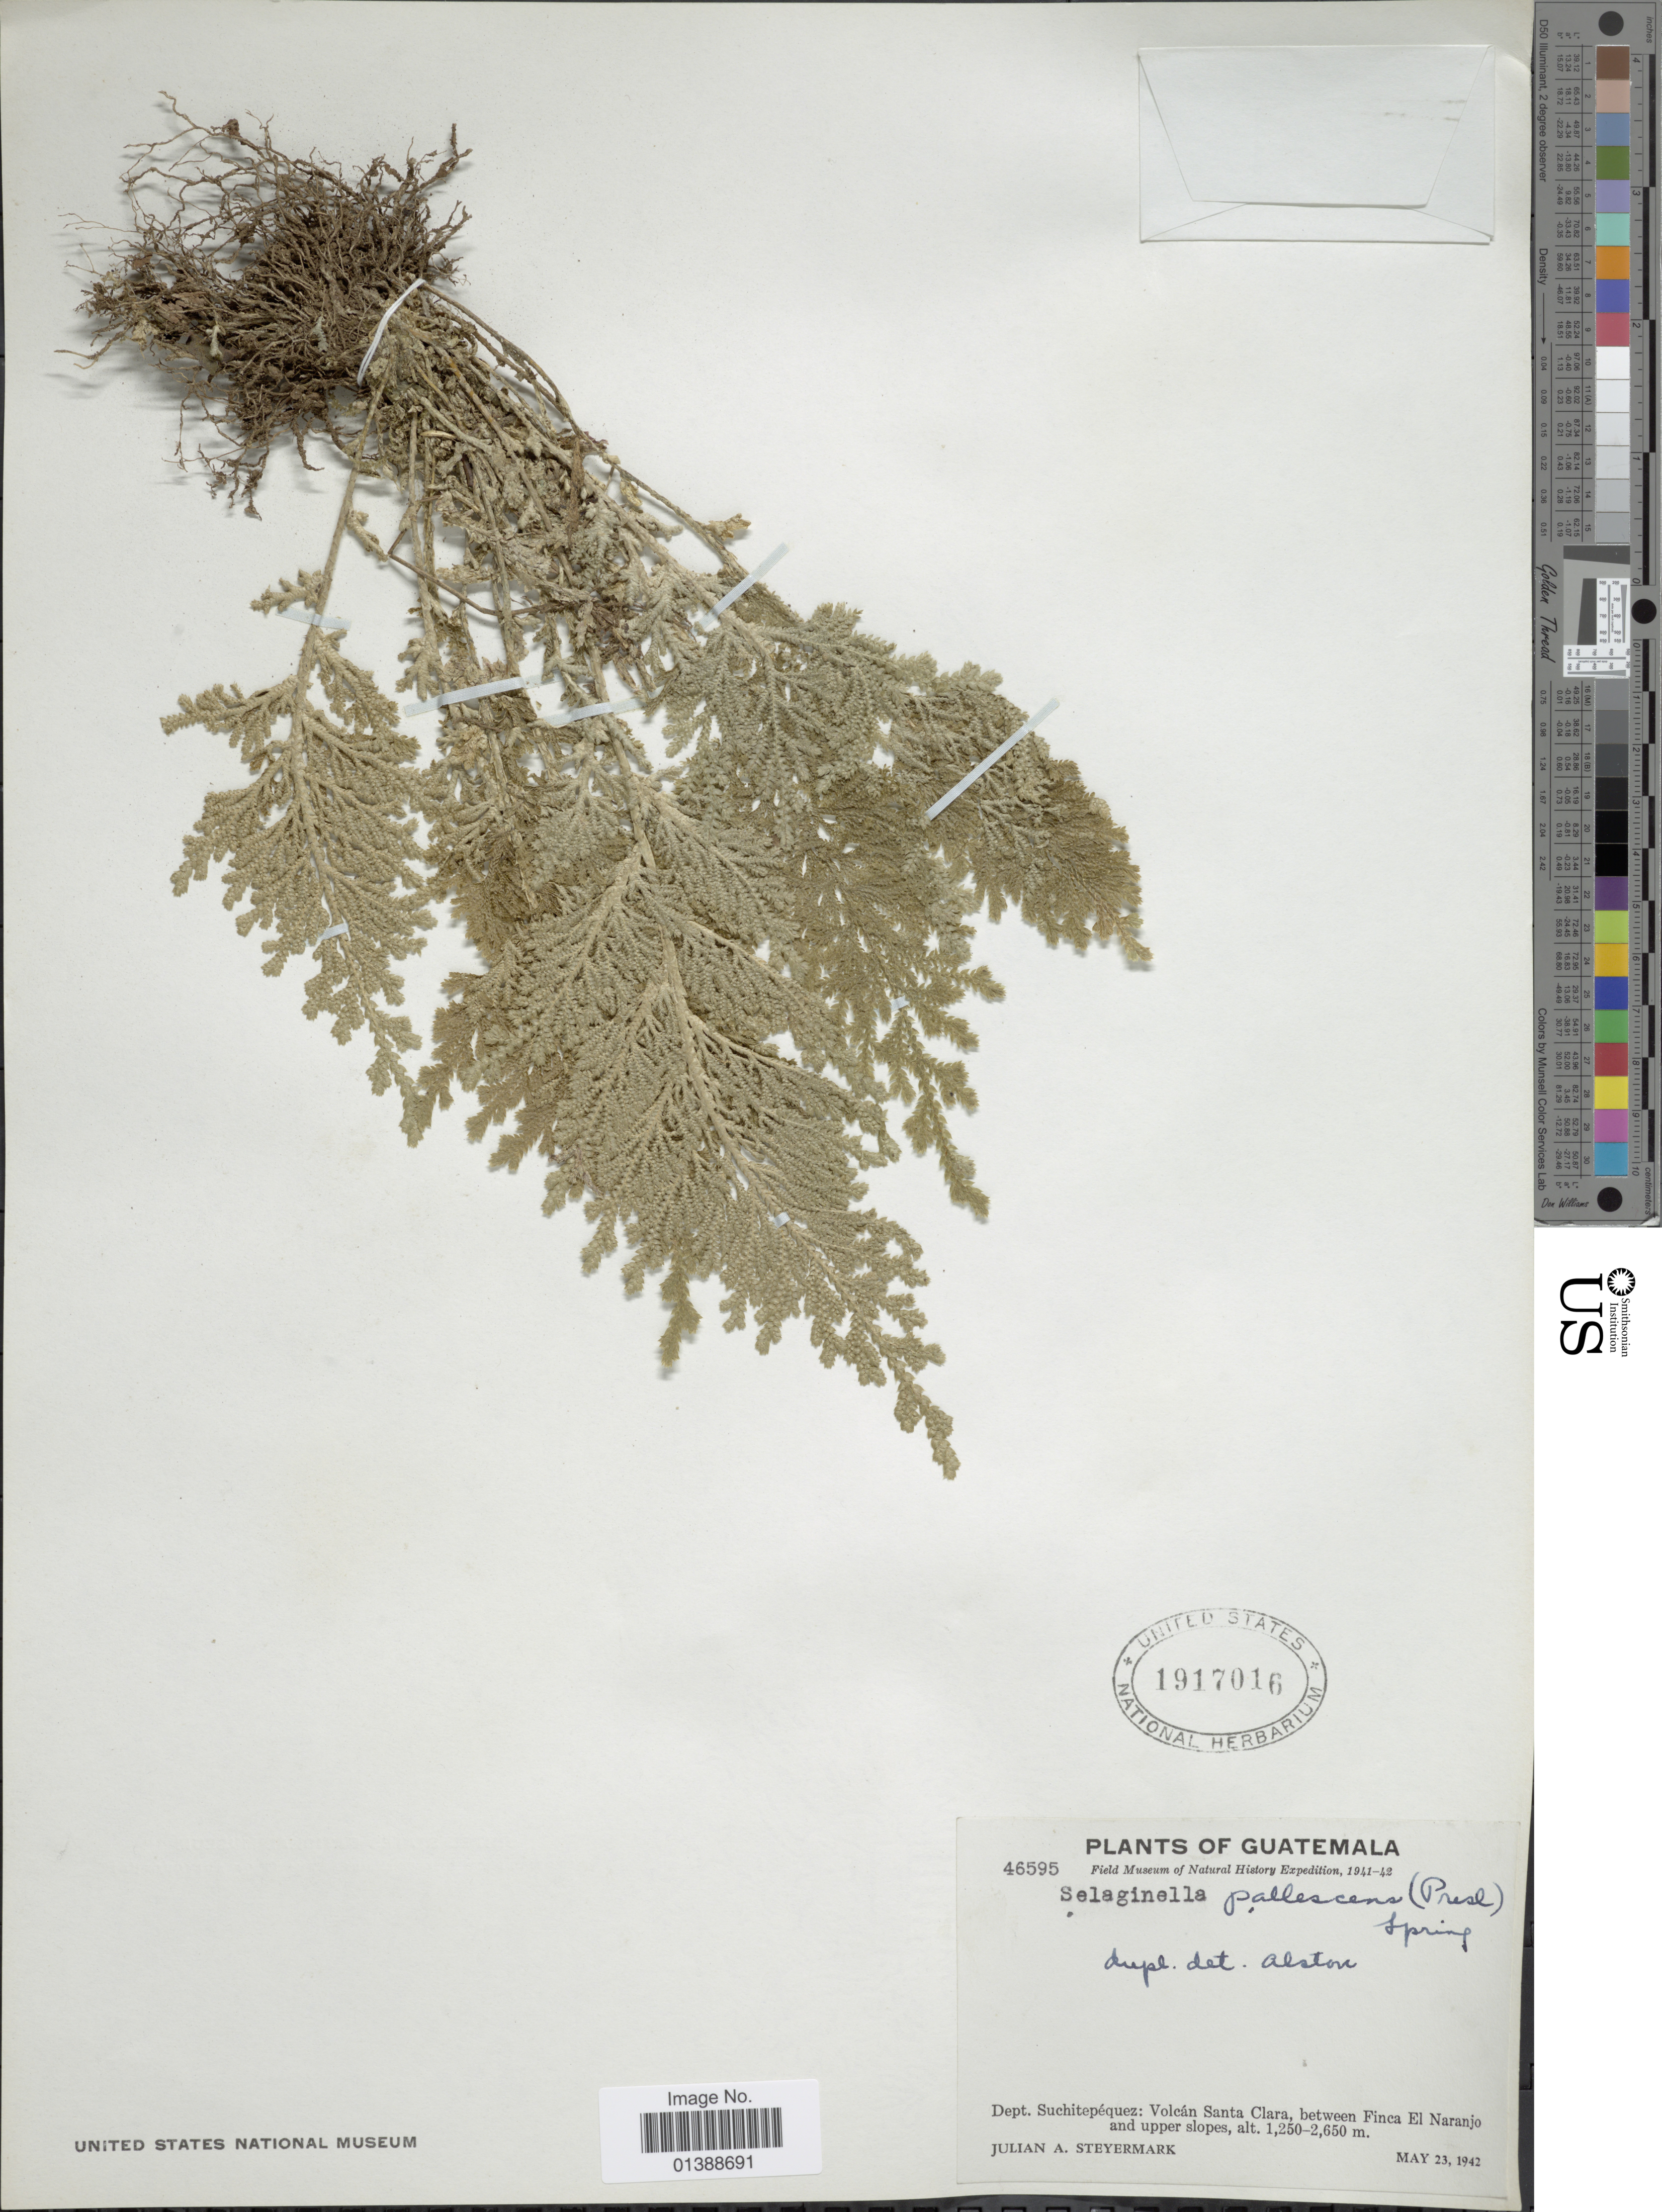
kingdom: Plantae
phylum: Tracheophyta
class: Lycopodiopsida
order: Selaginellales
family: Selaginellaceae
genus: Selaginella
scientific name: Selaginella pallescens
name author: (C. Presl) Spring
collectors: J. Steyermark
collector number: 46595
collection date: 1942-05-23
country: Guatemala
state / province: Suchitepéquez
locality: Volcán Santa Clara, between Finca El Naranjo and upper slopes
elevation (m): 1250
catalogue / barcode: US 1917016